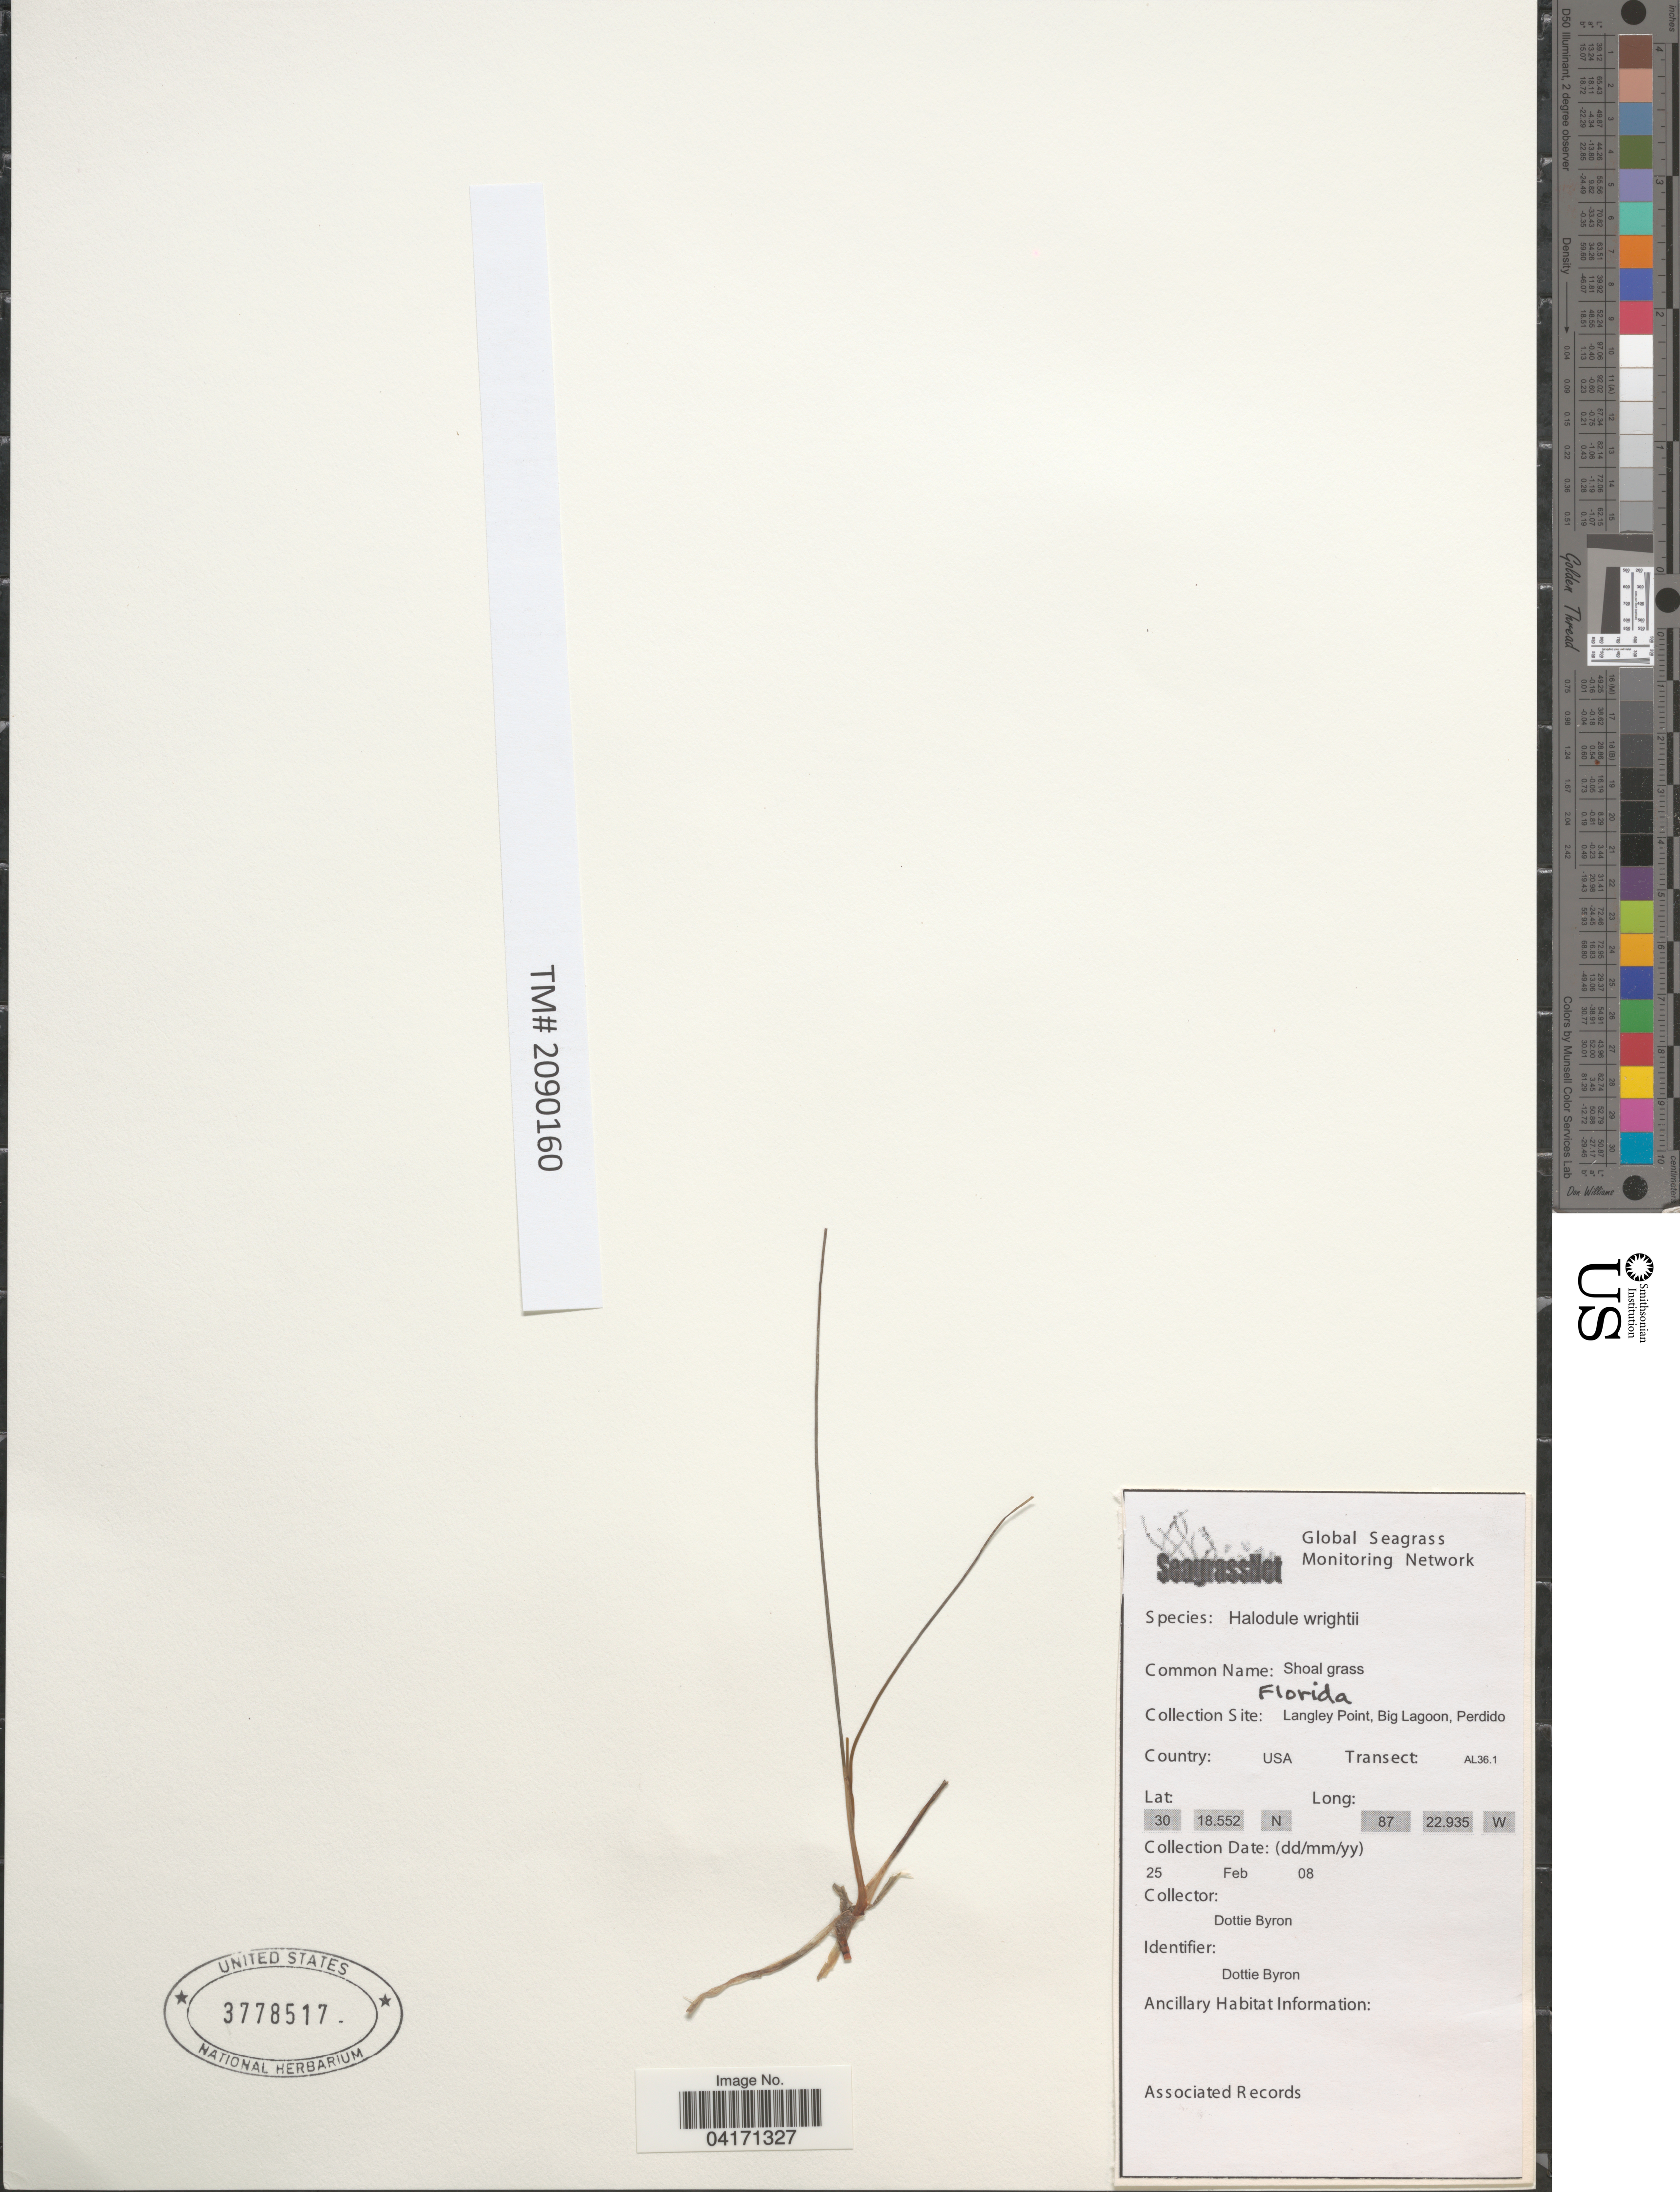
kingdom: Plantae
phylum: Tracheophyta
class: Liliopsida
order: Alismatales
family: Cymodoceaceae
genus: Halodule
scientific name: Halodule wrightii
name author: Asch.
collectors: D. Byron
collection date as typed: Transcribed d/m/y: 25/2/8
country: United States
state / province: Florida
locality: Langley Point, Big Lagoon, Perdido. Transect: AL36.1.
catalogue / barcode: US 3778517